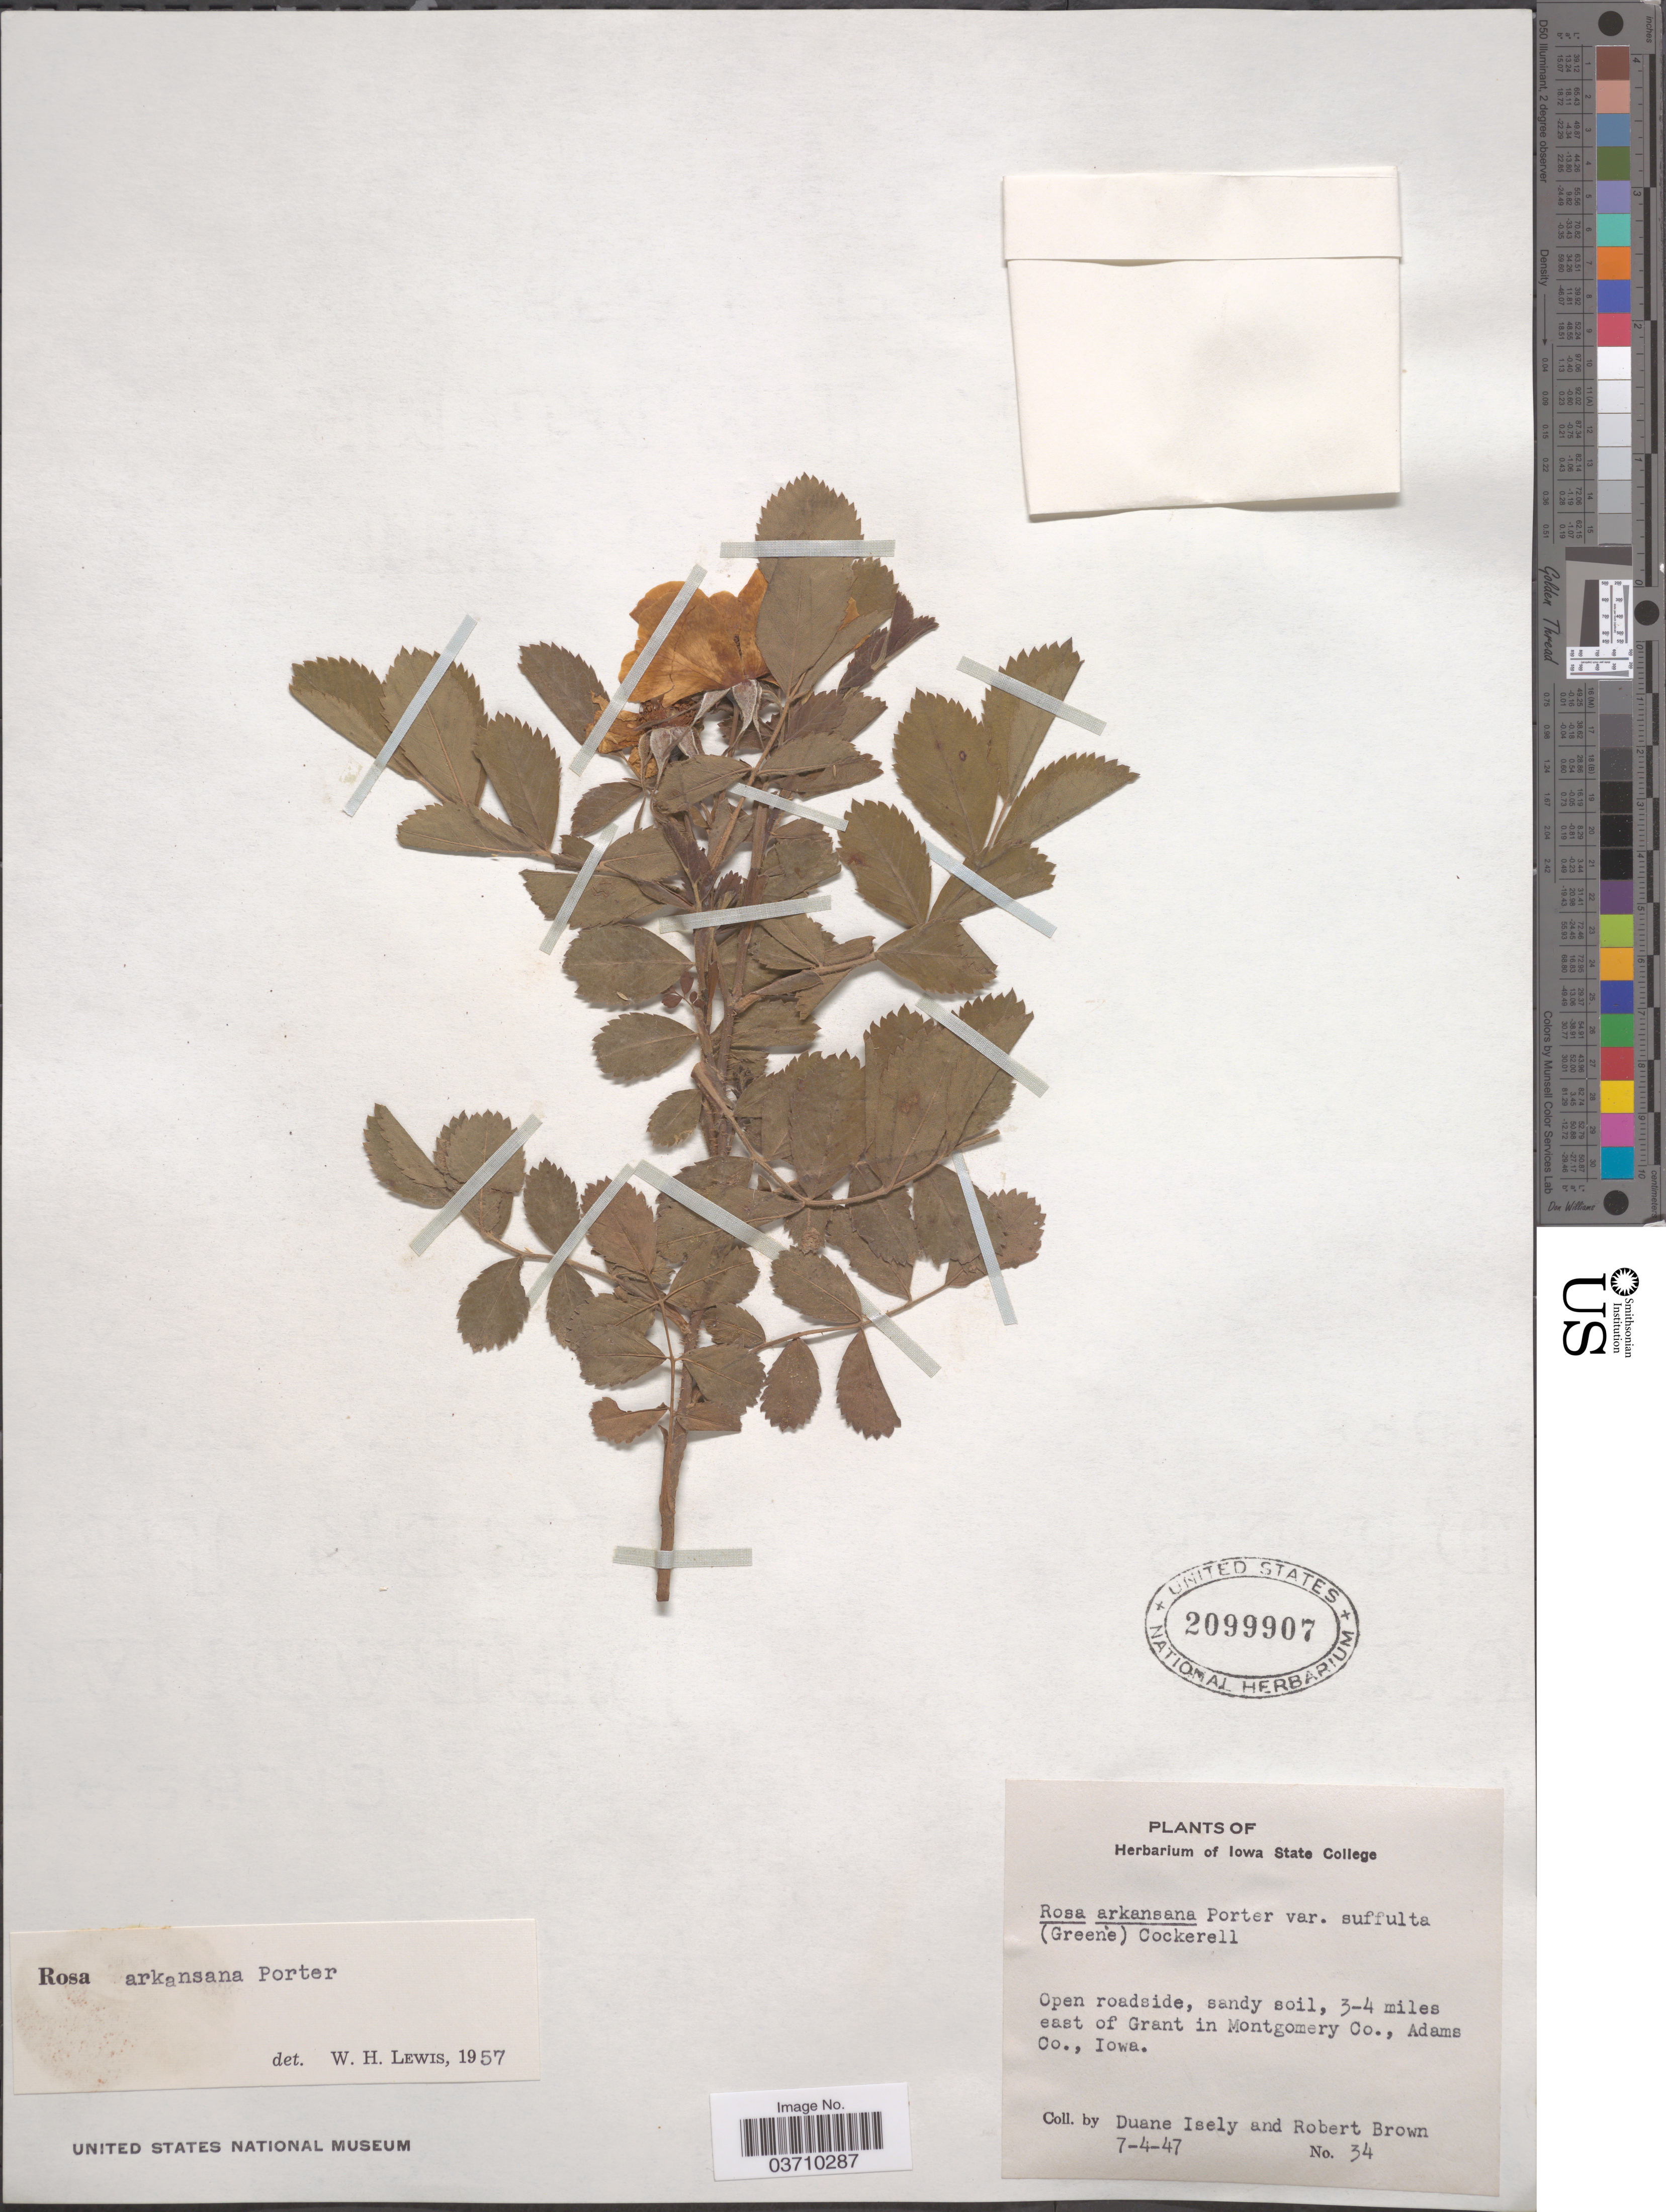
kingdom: Plantae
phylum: Tracheophyta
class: Magnoliopsida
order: Rosales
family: Rosaceae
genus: Rosa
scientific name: Rosa arkansana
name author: Porter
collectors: D. Isley & W. T. Aiton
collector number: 34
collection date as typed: Transcribed d/m/y: 4/7/47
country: United States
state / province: Iowa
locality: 3-4 miles east of Grant in Montgomery Co., Adams Co.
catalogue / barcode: US 2099907